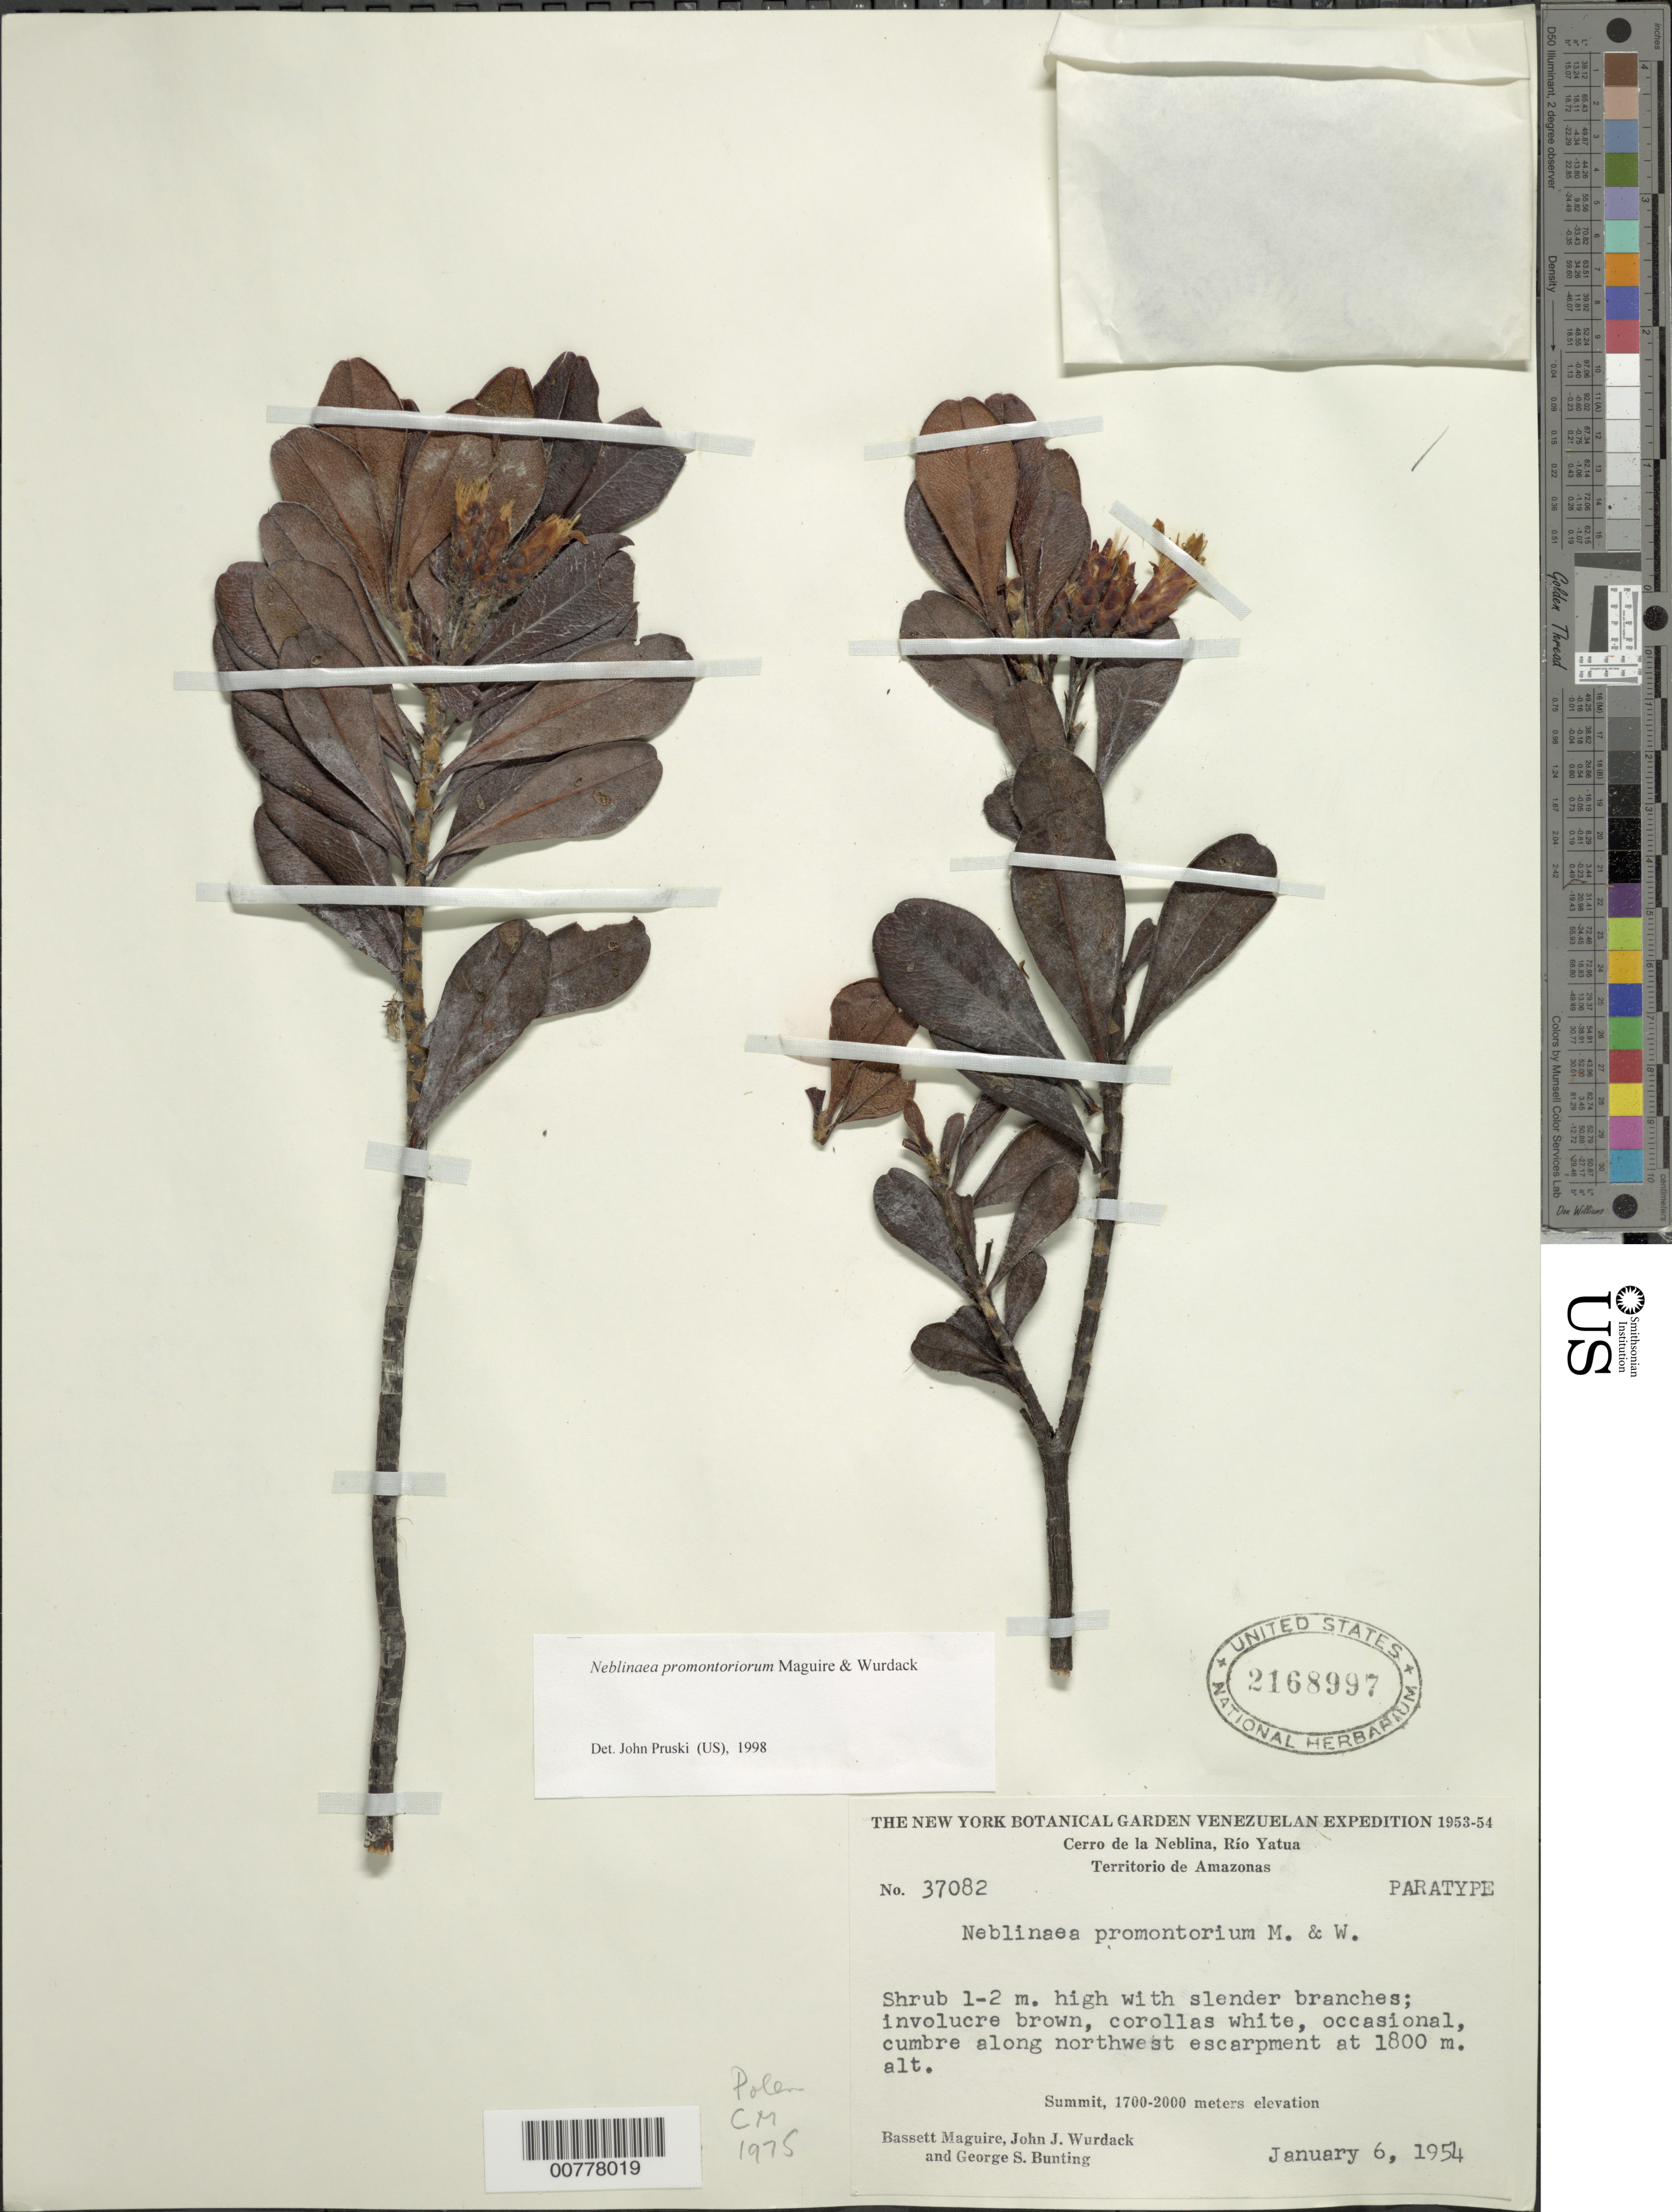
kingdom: Plantae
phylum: Tracheophyta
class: Magnoliopsida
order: Asterales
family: Asteraceae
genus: Neblinaea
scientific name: Neblinaea promontoriorum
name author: Maguire & Wurdack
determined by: Pruski, J. F.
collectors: B. Maguire, J. J. Wurdack & G. S. Bunting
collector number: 37082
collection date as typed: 6-Jan-54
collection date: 1954-01-06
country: Venezuela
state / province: Amazonas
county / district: Río Negro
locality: Cerro de la Neblina, Río Yatua, NW escarpment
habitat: Cumbre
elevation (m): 1700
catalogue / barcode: US 2168997